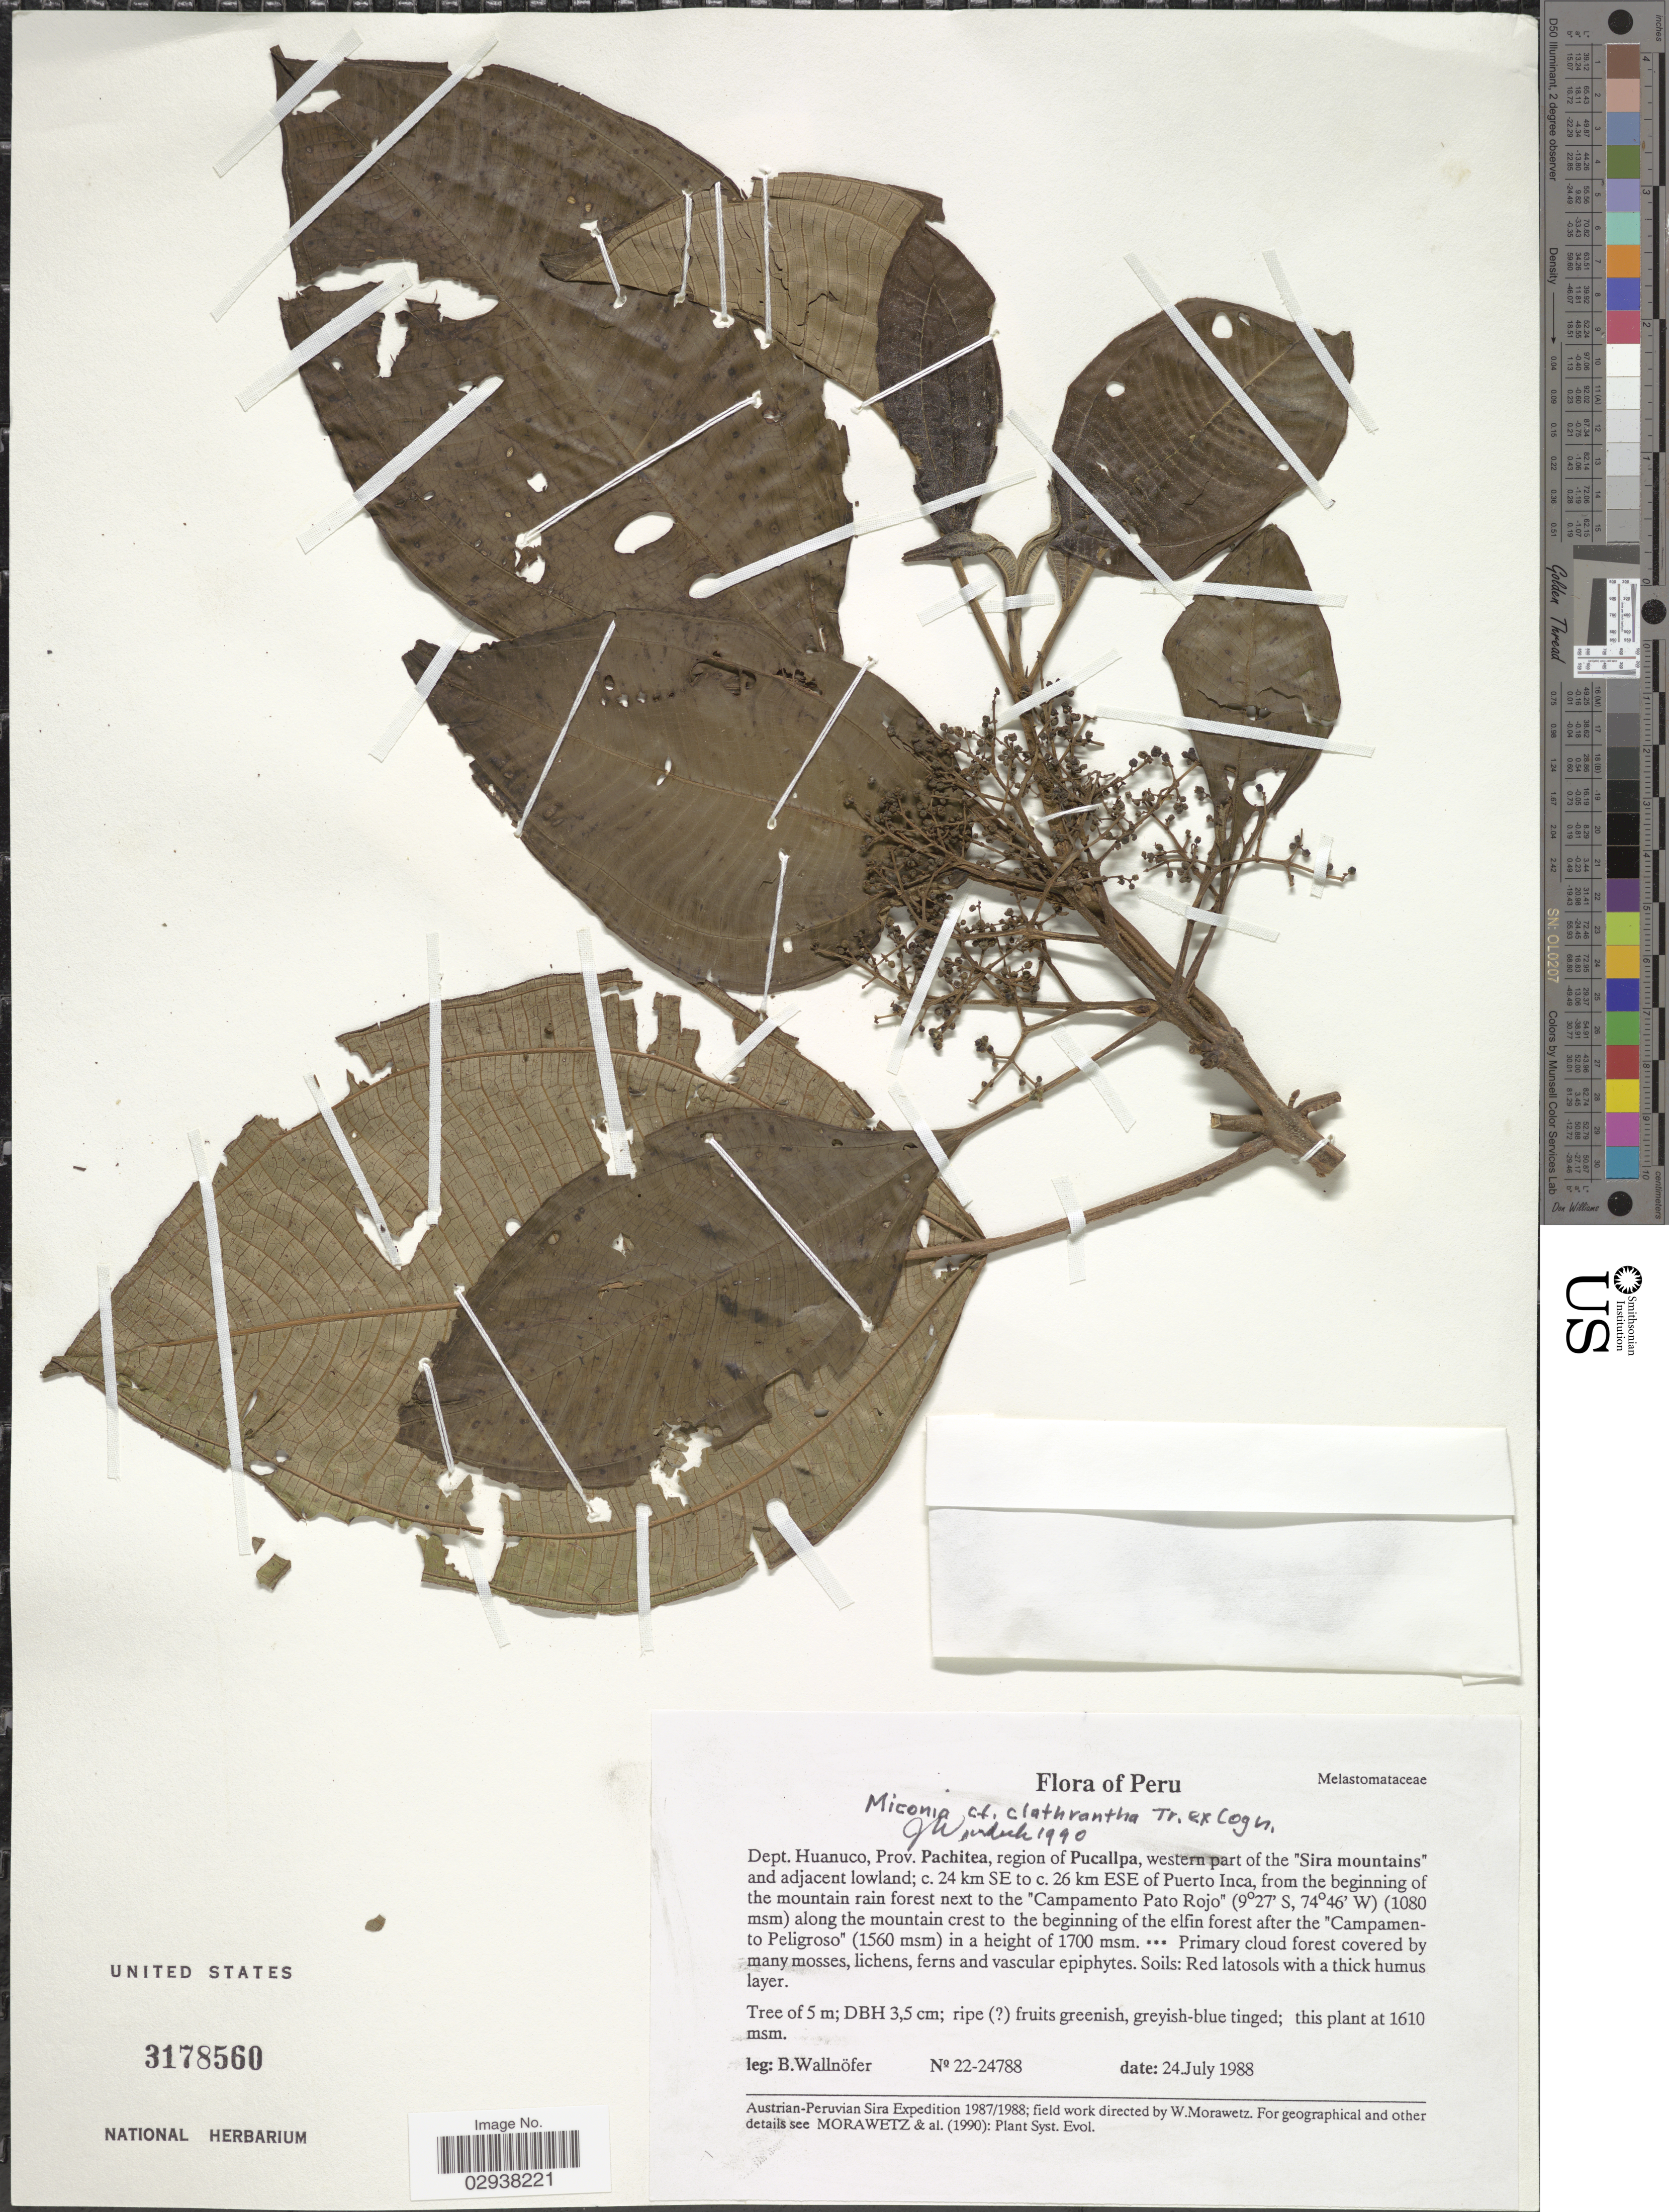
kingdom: Plantae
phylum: Tracheophyta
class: Magnoliopsida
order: Myrtales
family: Melastomataceae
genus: Miconia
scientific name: Miconia clathrantha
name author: Triana ex Cogn. in A. DC.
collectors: B. Wallnöfer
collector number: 22-24788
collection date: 1988-07-24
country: Peru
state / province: Huánuco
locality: Dept. Huanuco, Prov. Pachitea, region of Pucallpa, western part of the "Sira mountains" and adjacent lowland; c. 24 km SE to c. 26 km ESE of Puerto Inca, from the beginning of the mountain rain forest next to the "Campamento Pato Rojo" along the mountain crest to the beginning of the elfin forest after the "Campamento Peligroso".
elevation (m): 1610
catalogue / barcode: US 3178560